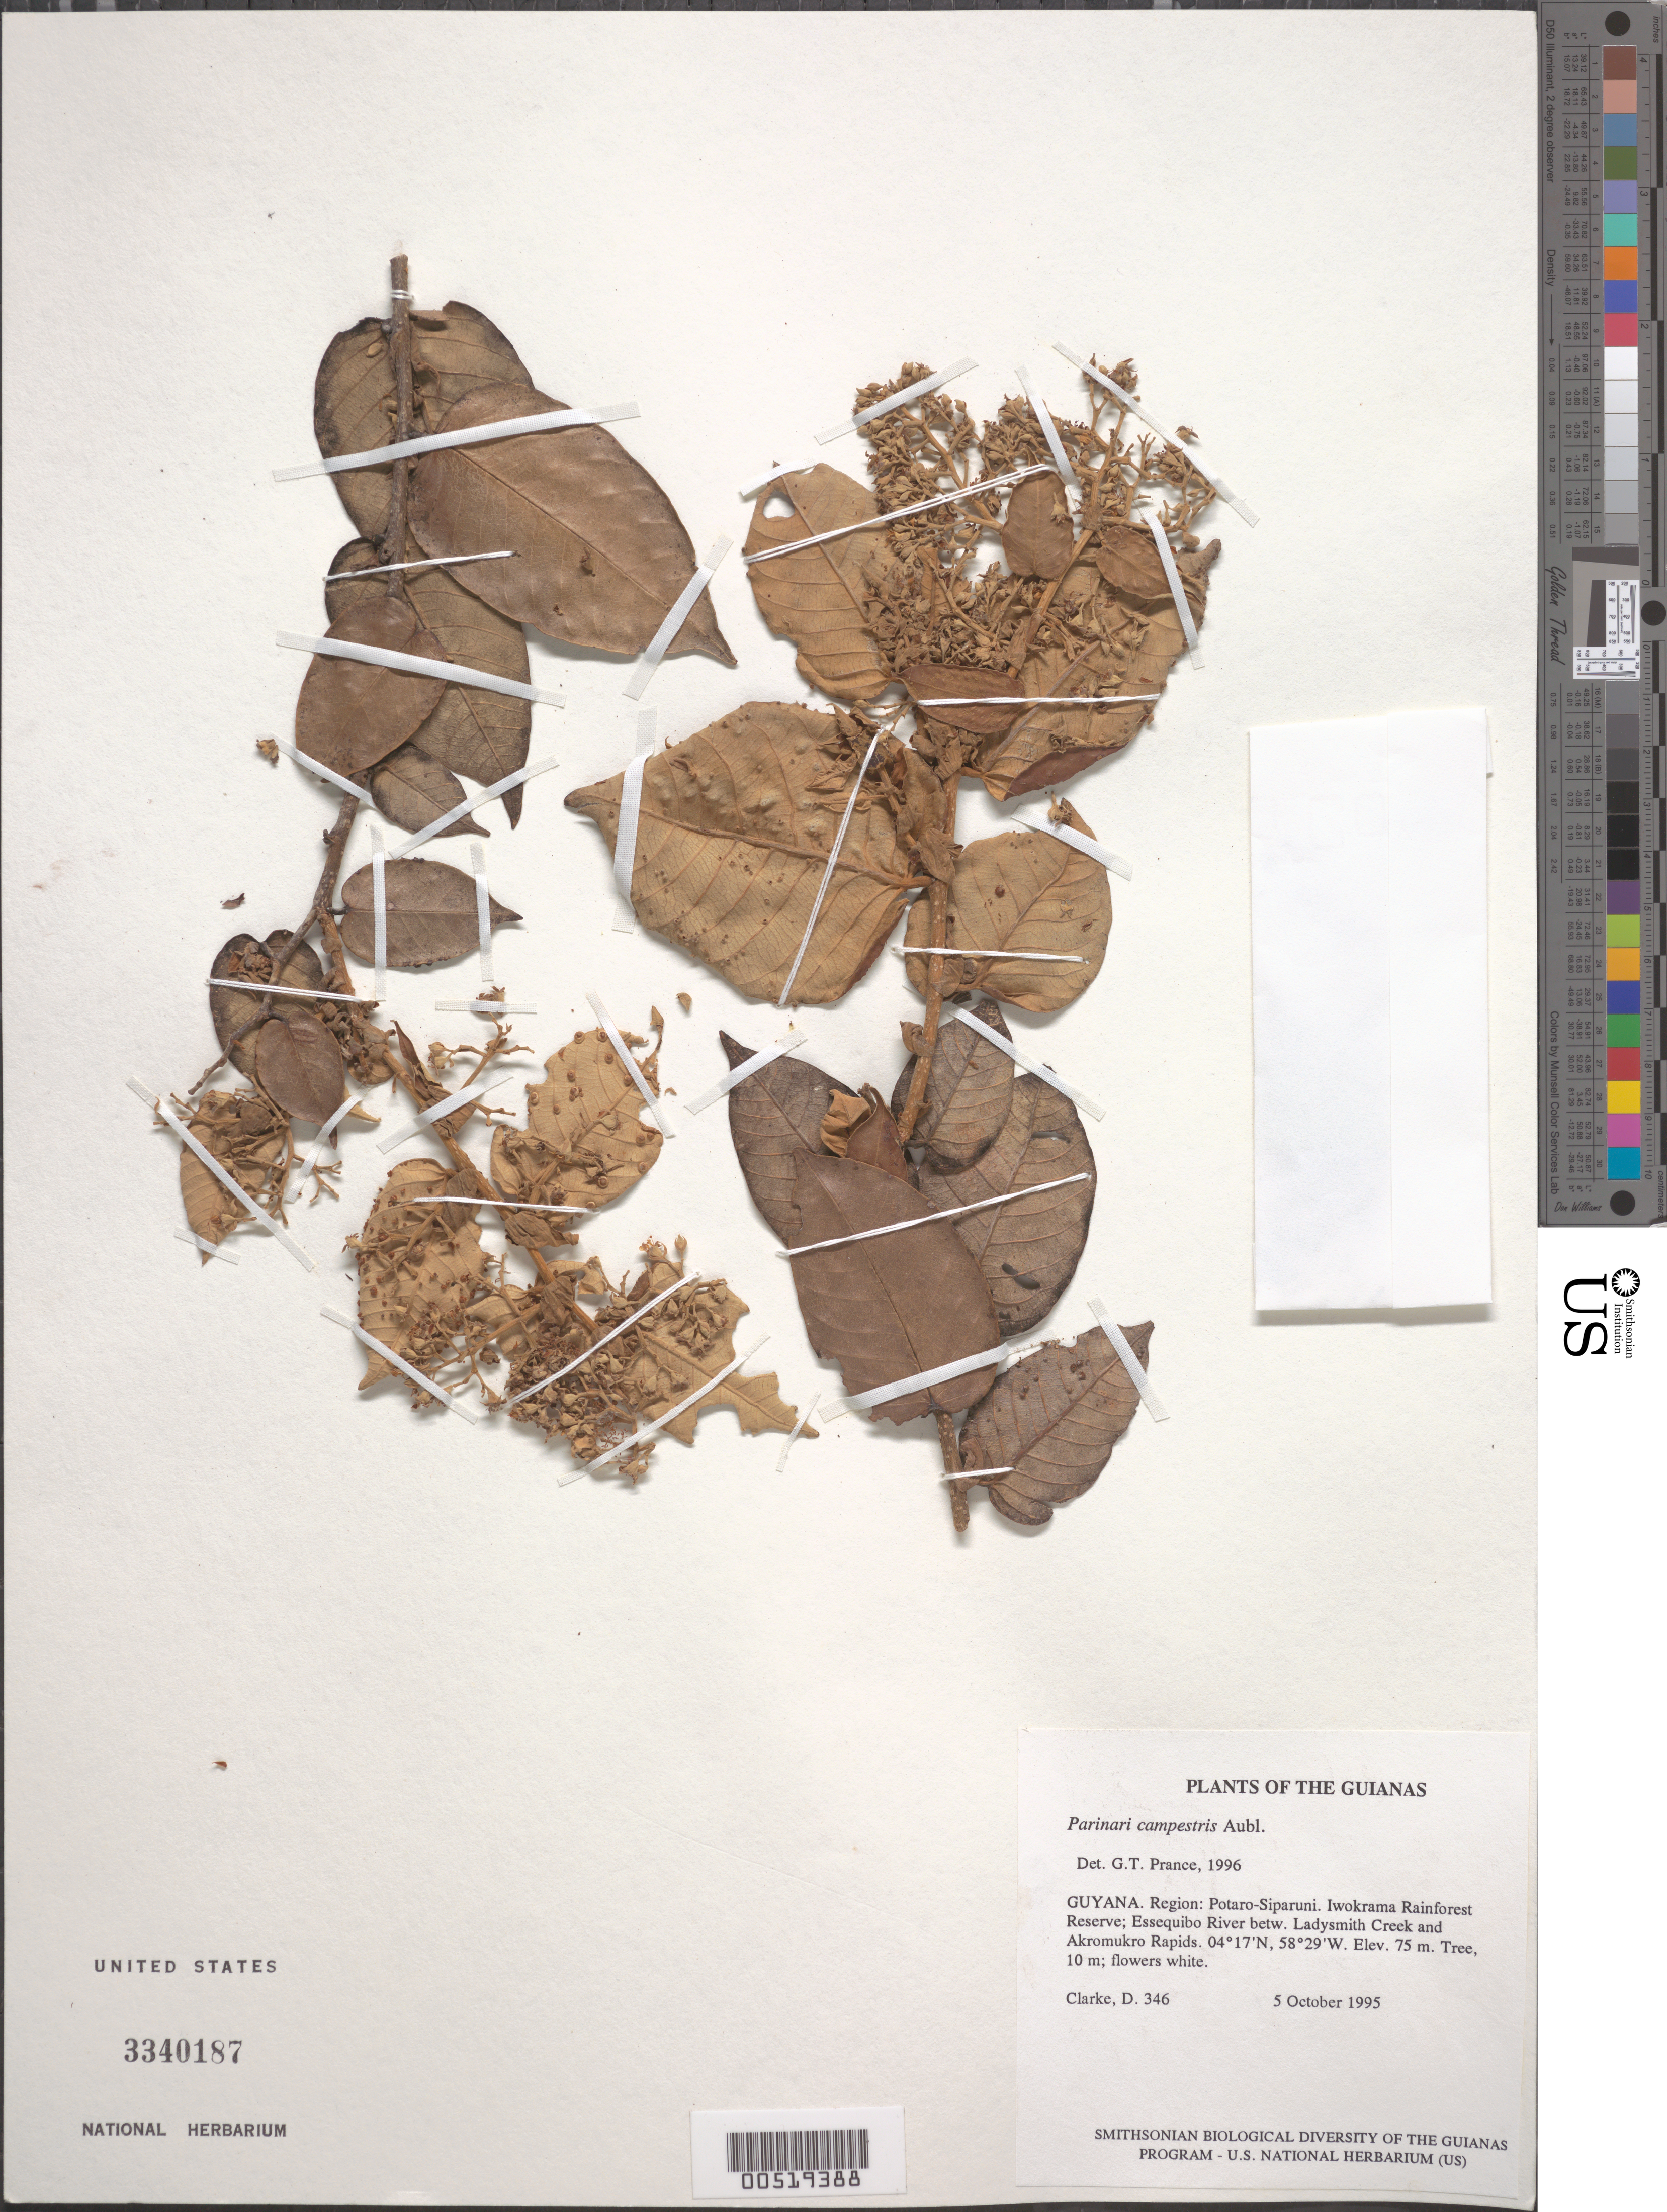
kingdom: Plantae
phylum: Tracheophyta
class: Magnoliopsida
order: Malpighiales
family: Chrysobalanaceae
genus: Parinari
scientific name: Parinari campestris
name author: Aubl.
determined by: Prance, G. T.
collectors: H. D. Clarke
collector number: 346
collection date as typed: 5 October 1995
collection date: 1995-10-05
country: Guyana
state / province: Potaro-Siparuni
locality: Iwokrama Rainforest Reserve; Essequibo River betw. Ladysmith Creek and Akromukro Rapids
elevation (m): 75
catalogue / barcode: US 3340187